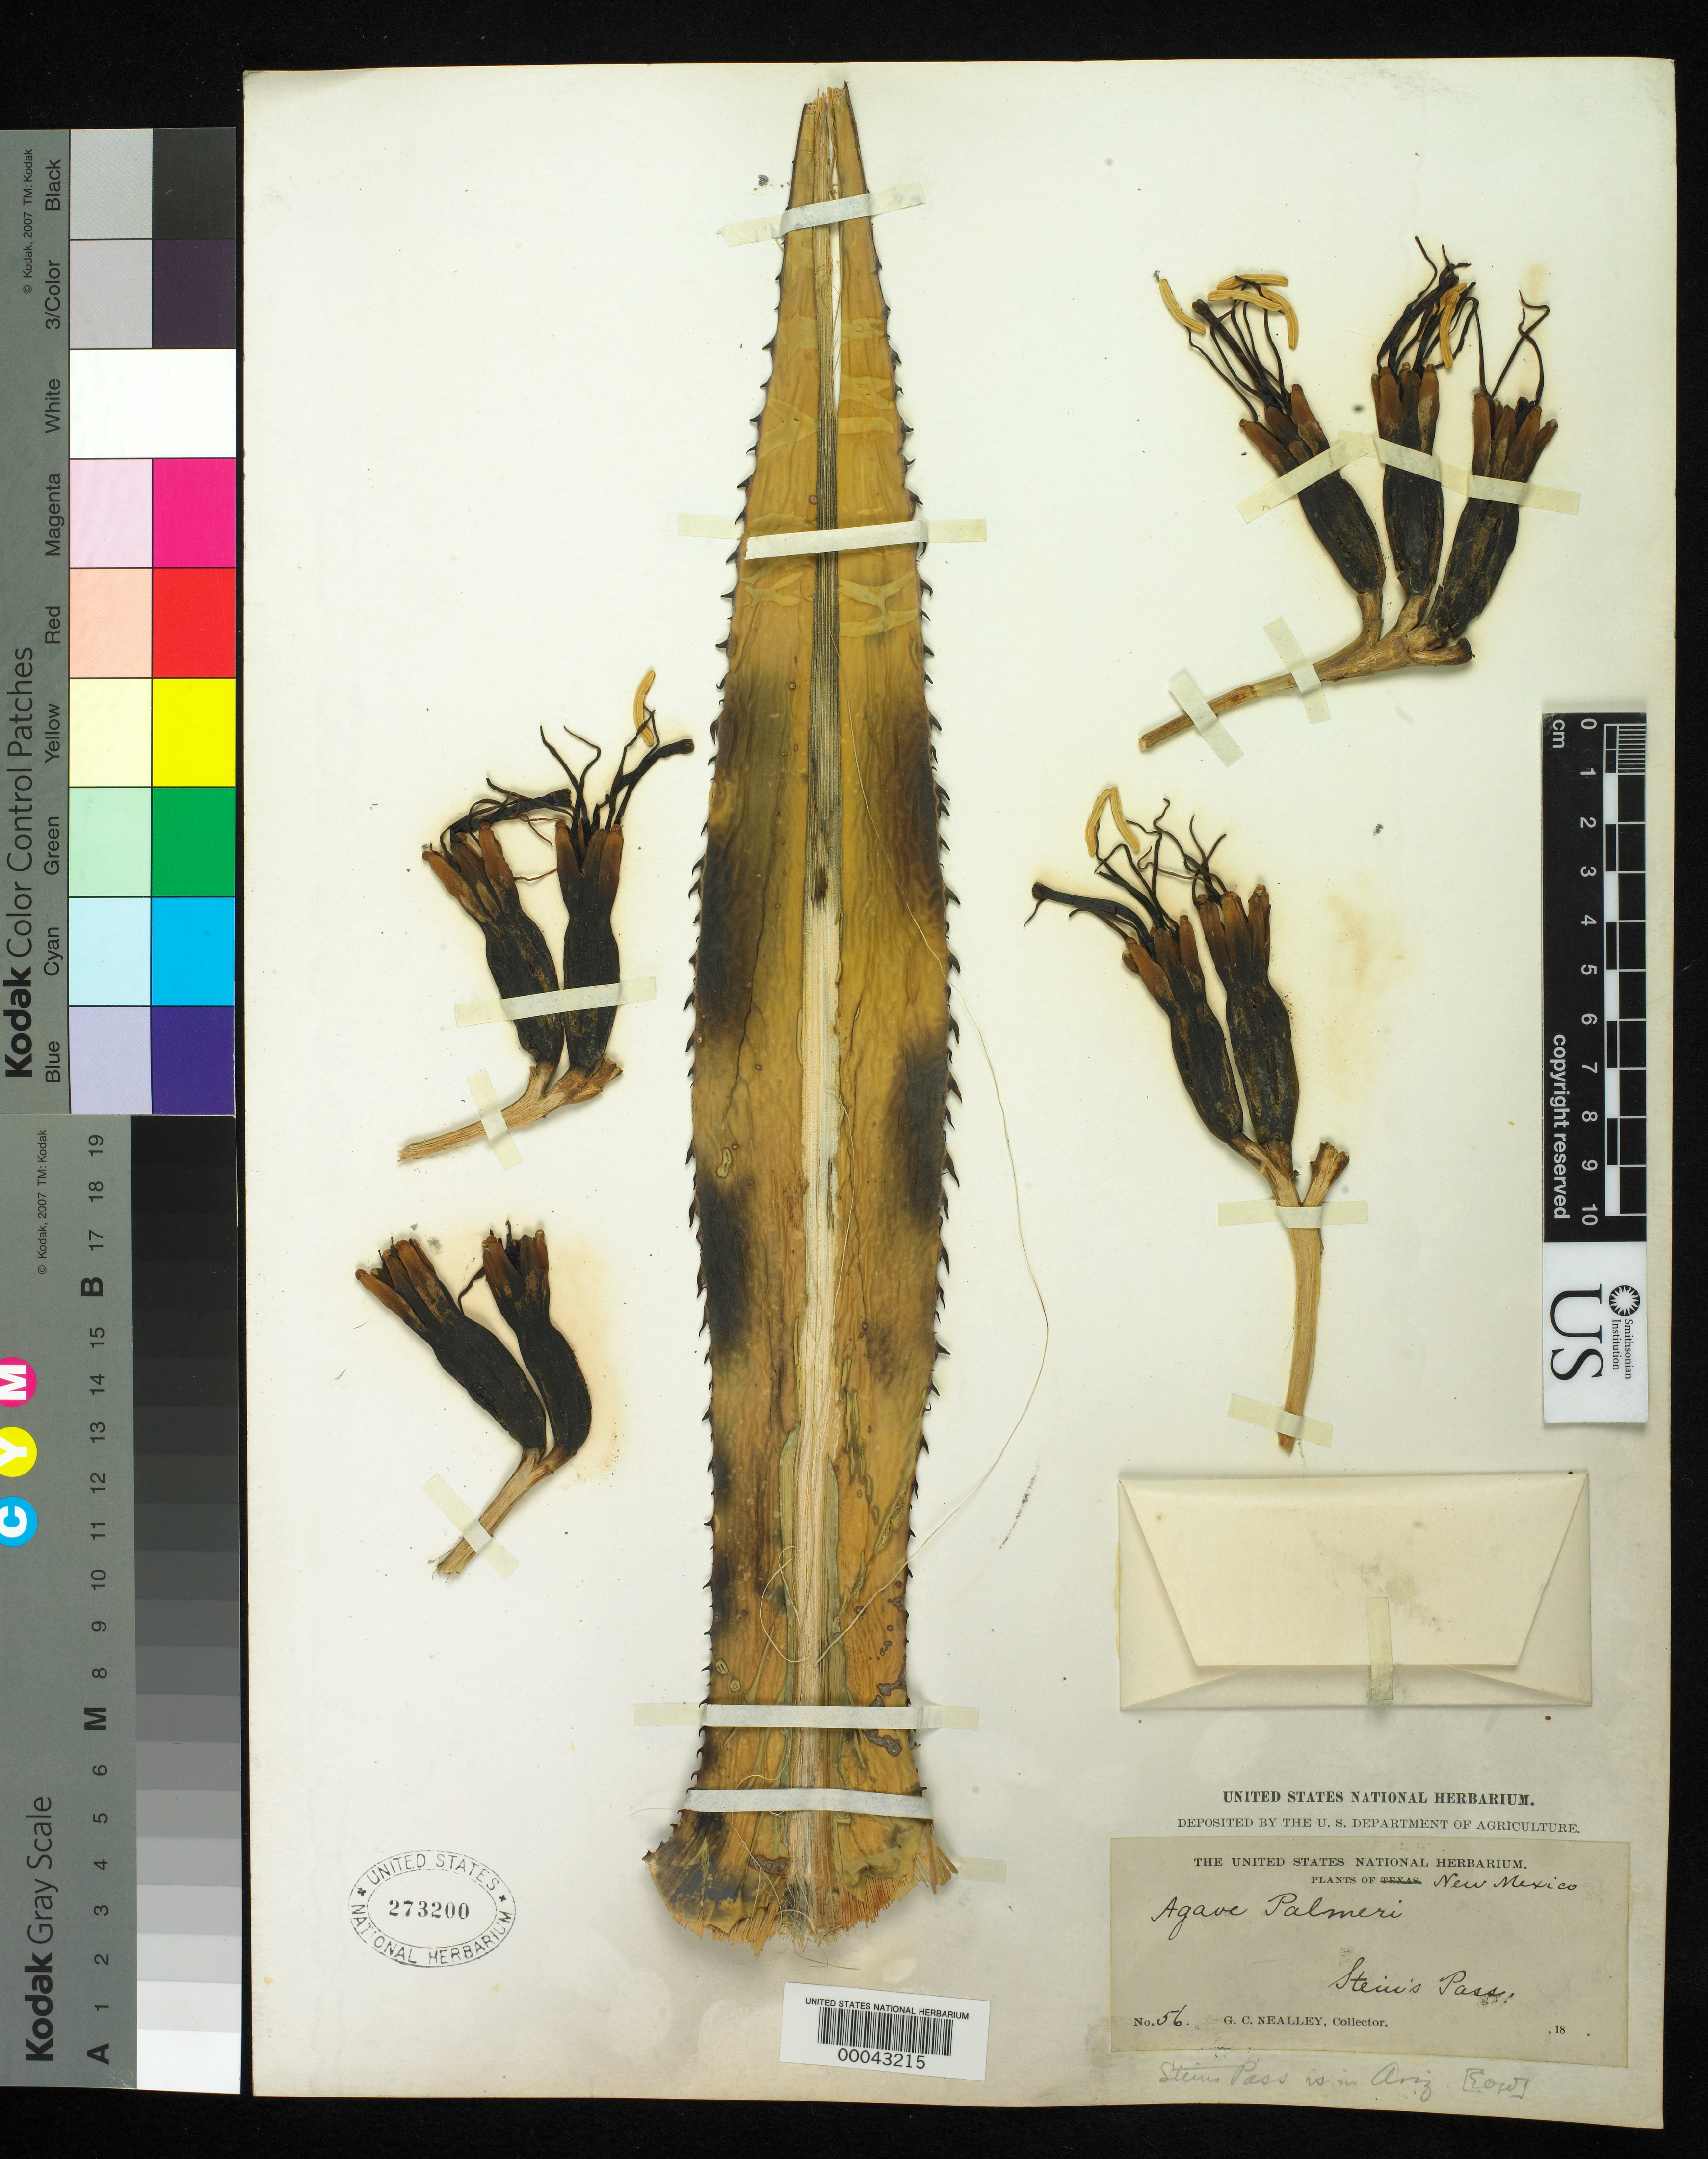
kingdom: Plantae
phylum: Tracheophyta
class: Liliopsida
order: Asparagales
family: Asparagaceae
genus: Agave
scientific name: Agave palmeri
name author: Engelm.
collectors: G. C. Nealley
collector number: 56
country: United States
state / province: Arizona / New Mexico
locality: Stein's pass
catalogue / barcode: US 273200